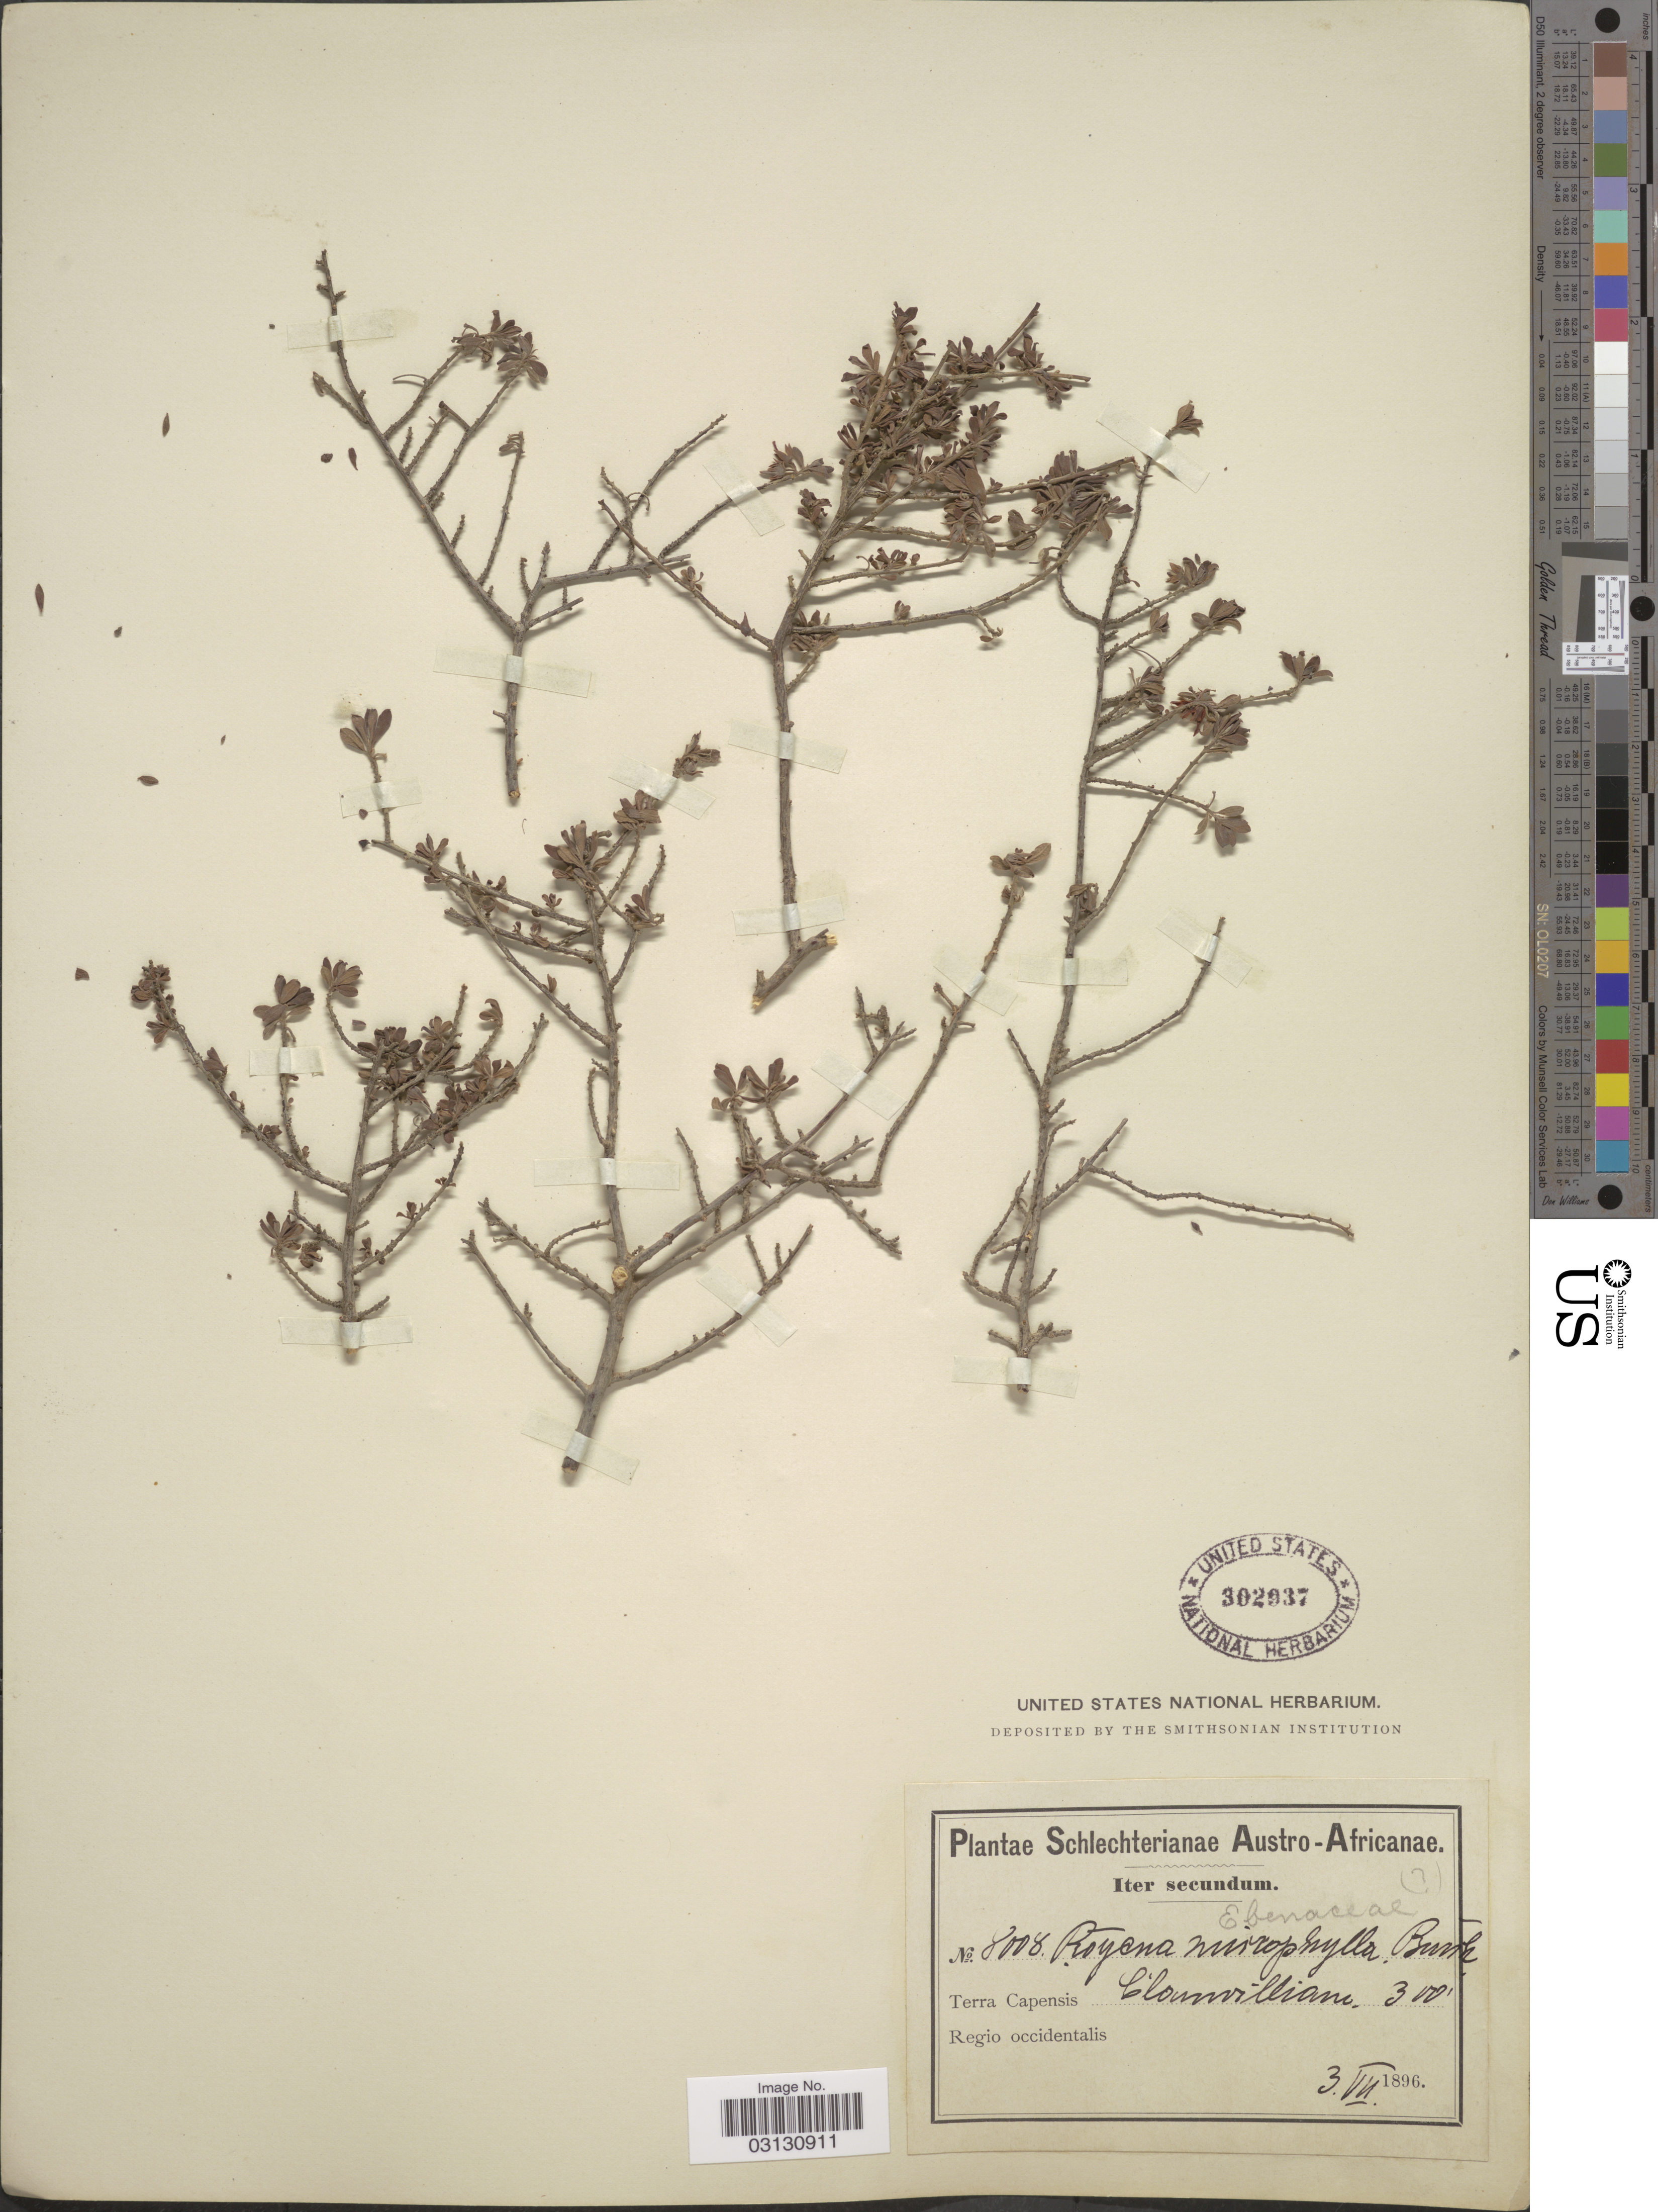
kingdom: Plantae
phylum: Tracheophyta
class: Magnoliopsida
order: Ericales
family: Ebenaceae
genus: Royena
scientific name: Royena microphylla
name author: Burch.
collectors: Schlechter, --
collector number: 8008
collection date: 1896-07-03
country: South Africa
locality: Austro-Africanae. Terra Capensis, Regio occidentalis. Clanwillam.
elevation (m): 91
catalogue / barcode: US 302937